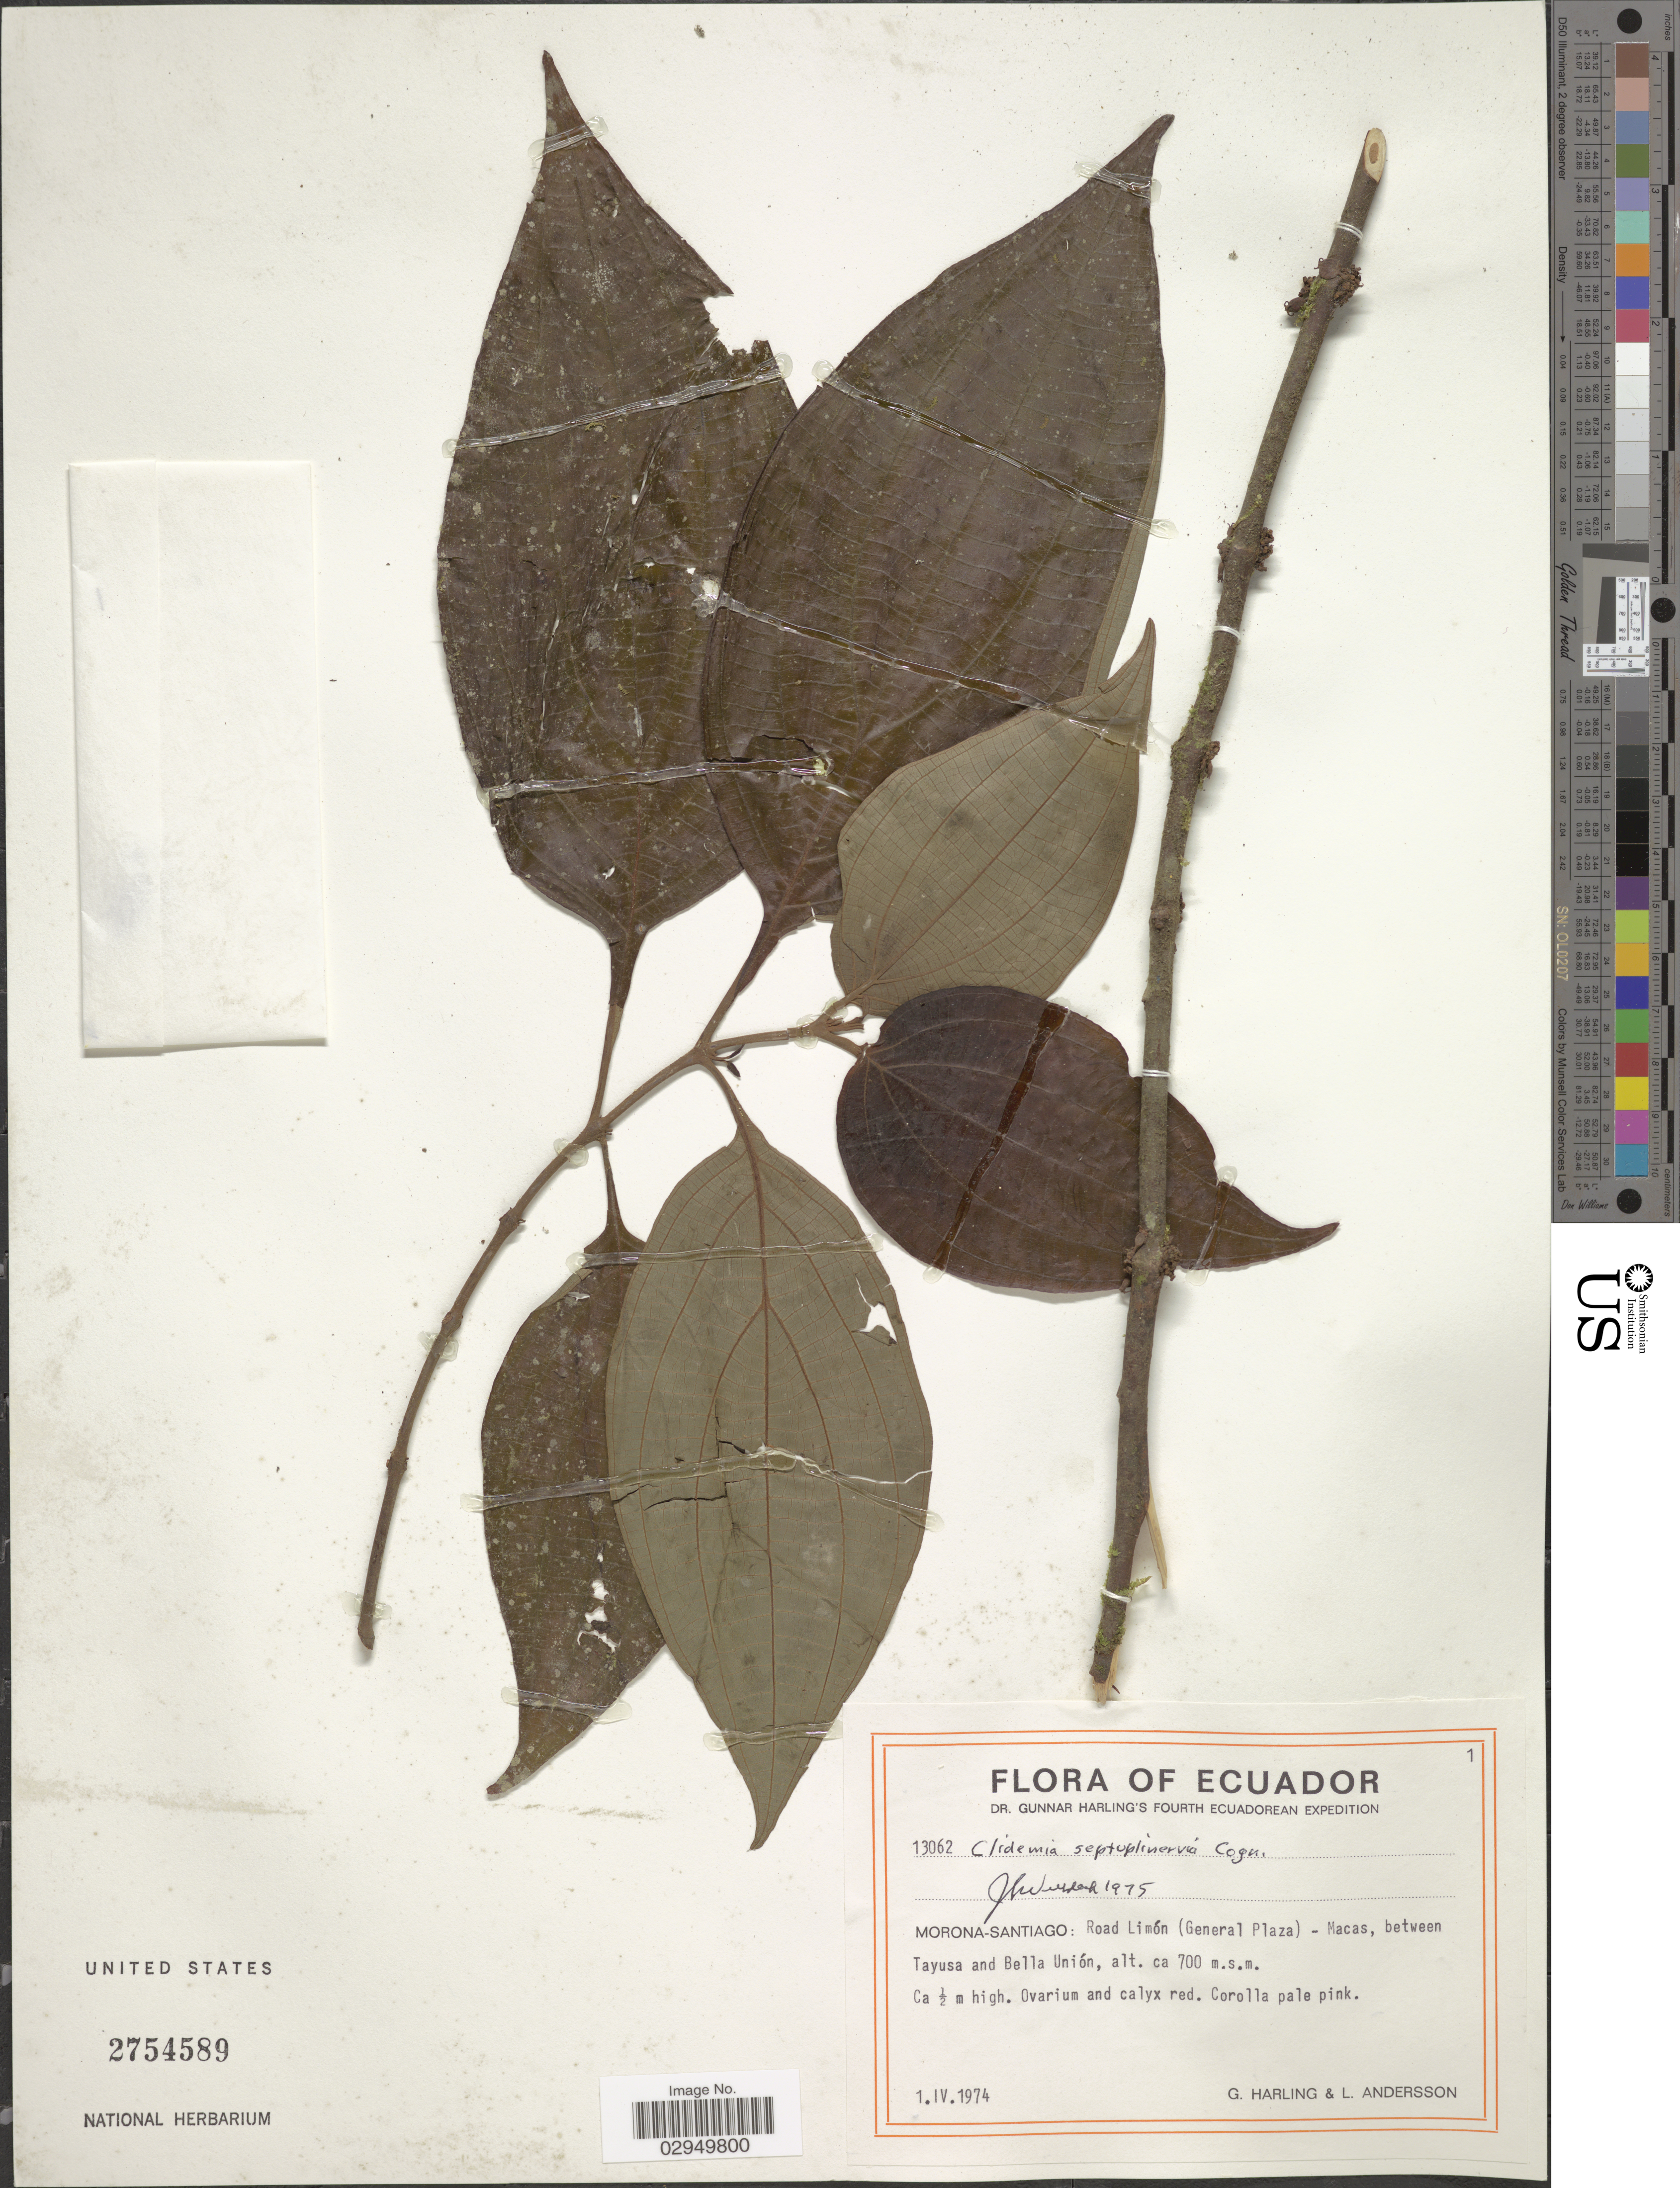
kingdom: Plantae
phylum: Tracheophyta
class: Magnoliopsida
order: Myrtales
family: Melastomataceae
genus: Clidemia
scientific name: Clidemia septuplinervia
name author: Cogn.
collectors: G. Harling & L. Andersson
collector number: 13062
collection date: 1974-04-01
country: Ecuador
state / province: Morona-Santiago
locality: Road Limón (General Plaza) - Macas, between Tayusa and Bella Unión.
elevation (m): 700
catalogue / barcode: US 2754589